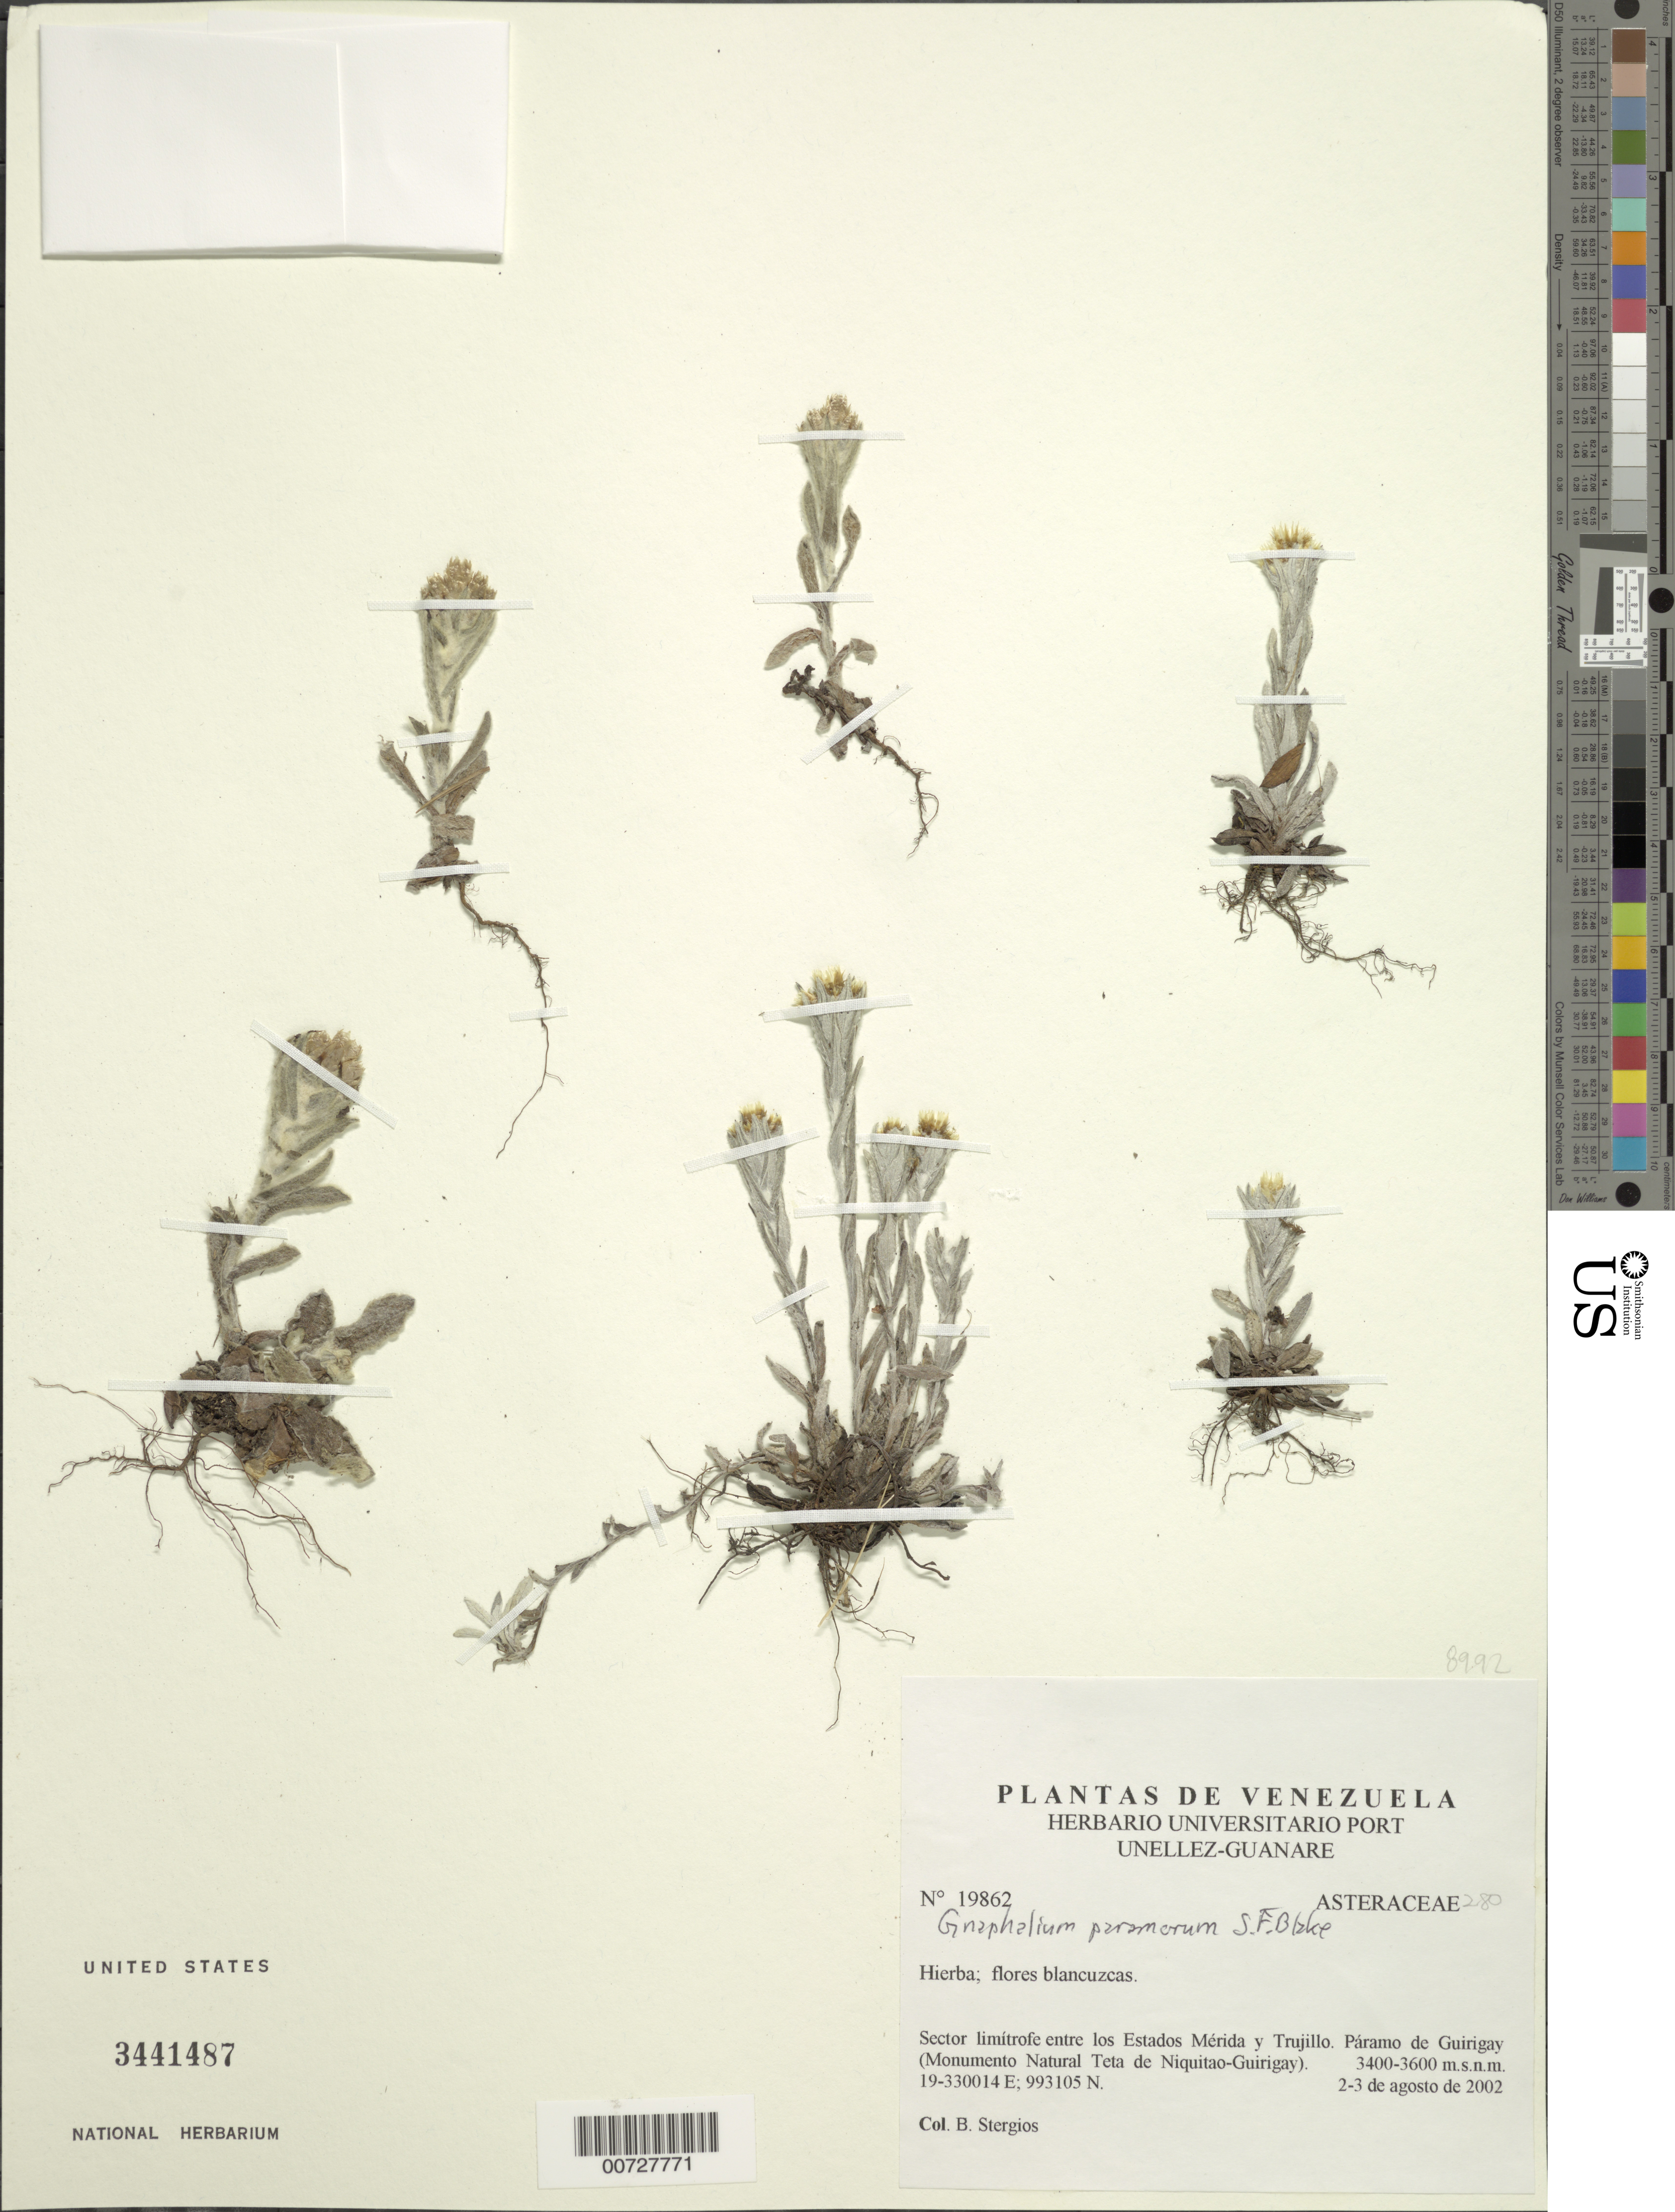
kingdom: Plantae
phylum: Tracheophyta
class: Magnoliopsida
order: Asterales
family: Asteraceae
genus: Chryselium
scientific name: Chryselium gnaphalioides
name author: (Kunth) Urtubey & S.E. Freire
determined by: Nesom, Guy L.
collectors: B. G. Stergios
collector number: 19862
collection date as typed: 02 Aug 2002 to 03 Aug 2002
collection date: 2002-08-02/2002-08-03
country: Venezuela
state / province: Trujillo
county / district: Boconó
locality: Páramo de Guirigay (Monumento Natural Teta de Niquitao-Guirigay). Sector limítrofe entre los Estados Mérida y Trujillo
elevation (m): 3400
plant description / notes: PORT, US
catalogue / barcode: US 3441487